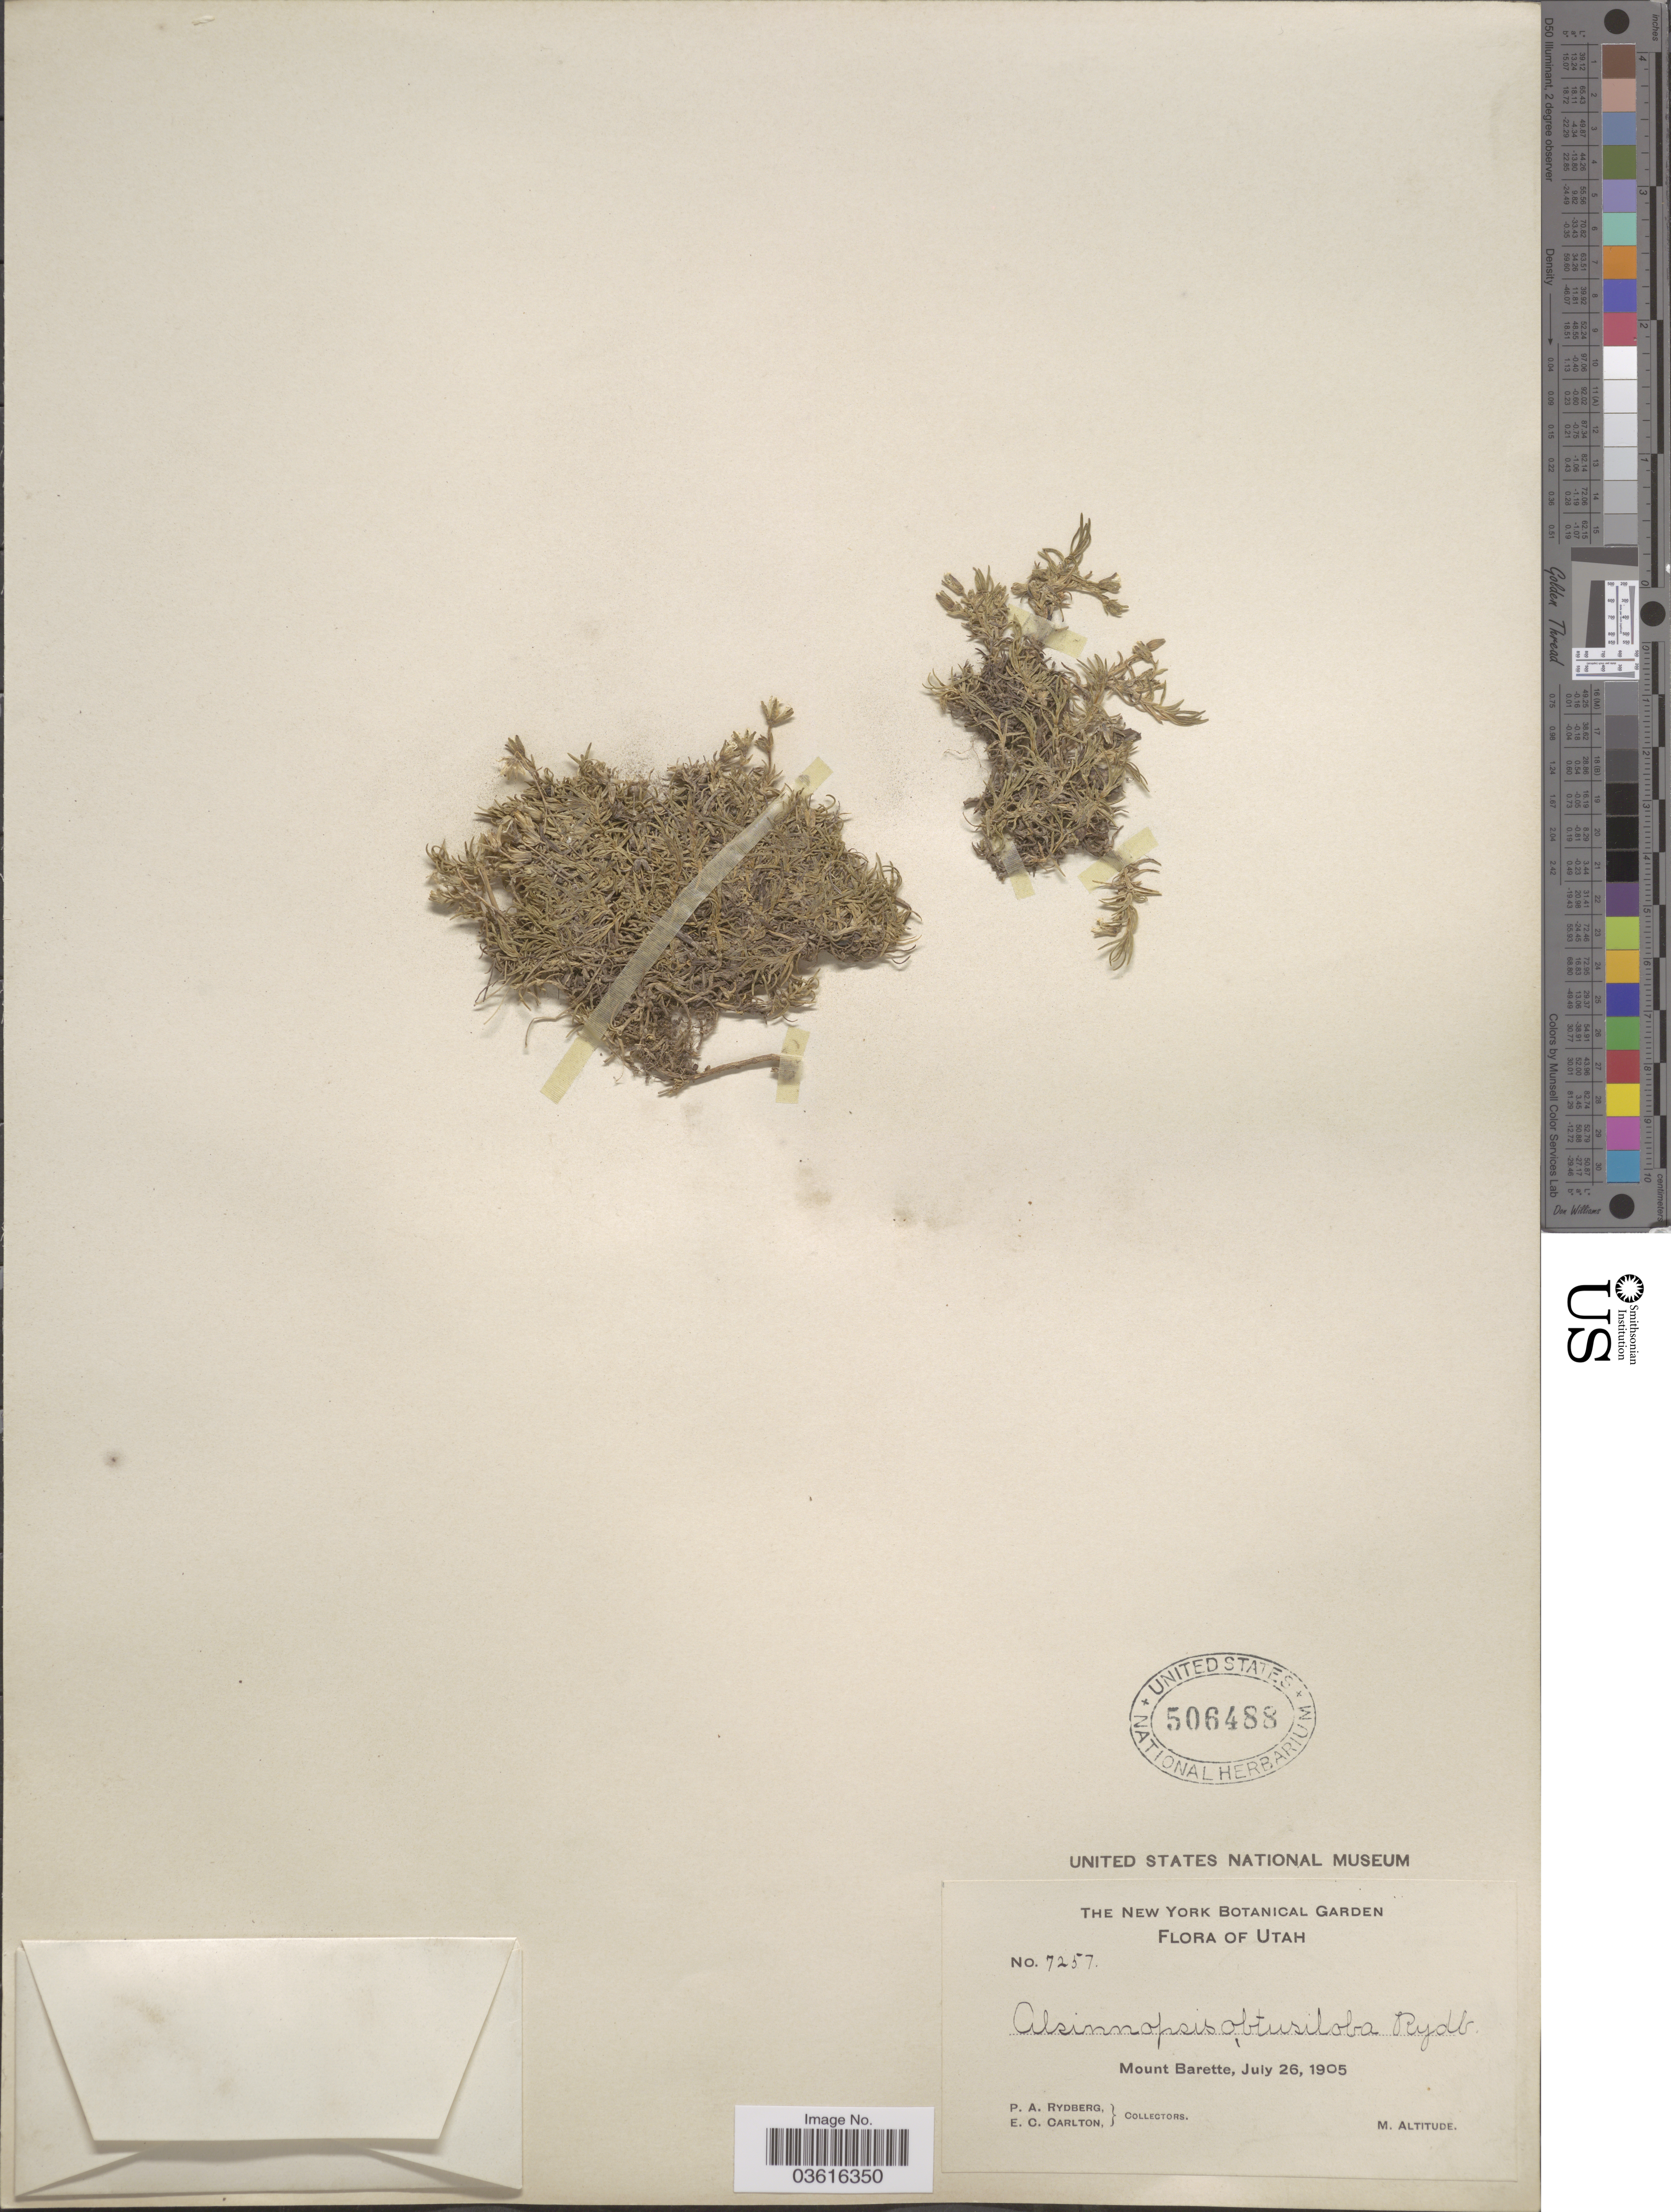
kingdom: Plantae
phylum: Tracheophyta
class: Magnoliopsida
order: Caryophyllales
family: Caryophyllaceae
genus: Cherleria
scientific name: Cherleria obtusiloba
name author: (Rydb.) A.J. Moore & Dillenb.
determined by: Strong, M. T., (US), Smithsonian Institution - National Museum of Natural History (UNITED STATES)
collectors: P. A. Rydberg & E. Carlton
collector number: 7257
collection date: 1905-07-26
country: United States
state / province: Utah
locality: Mount Barette.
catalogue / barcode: US 506488